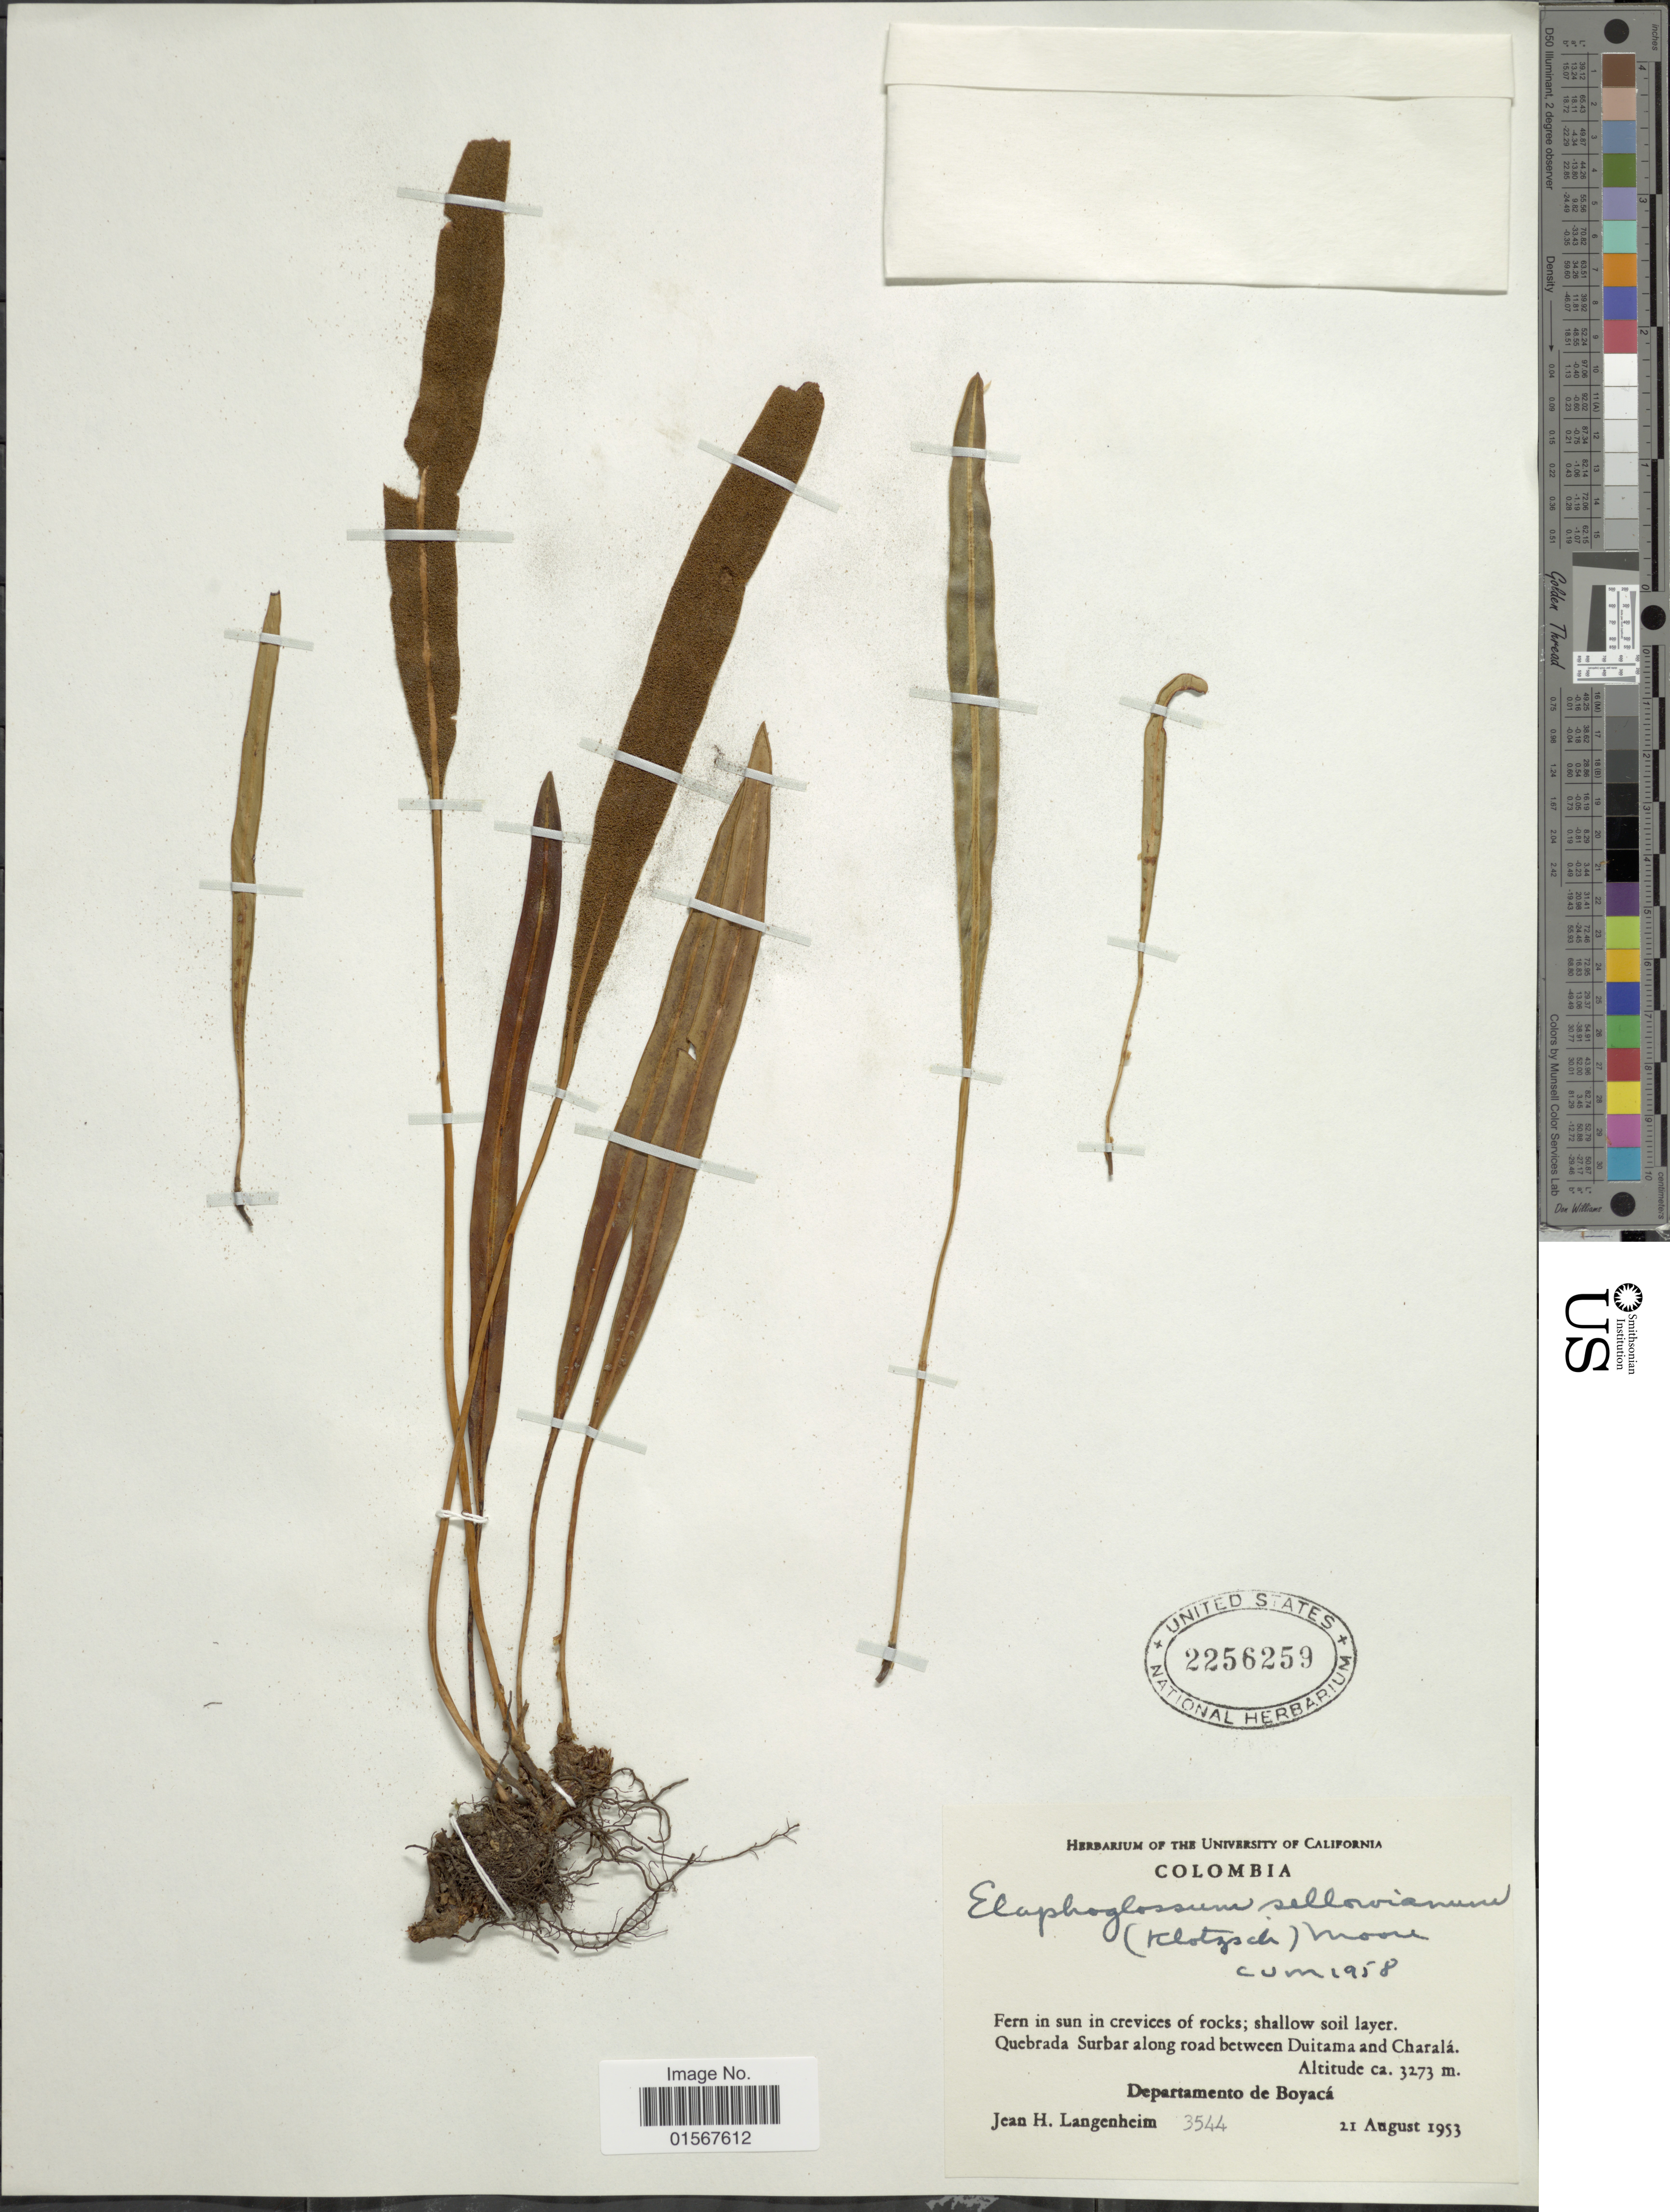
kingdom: Plantae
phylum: Tracheophyta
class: Polypodiopsida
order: Polypodiales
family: Dryopteridaceae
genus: Elaphoglossum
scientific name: Elaphoglossum sellowianum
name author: (Pr.) T. Moore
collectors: J. H. Langenheim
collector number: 3544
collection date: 1953-08-21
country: Colombia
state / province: Boyacá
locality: Quebrada Surbar along road between Duitama and Charala, Departamento de Boyaca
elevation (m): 3273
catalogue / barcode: US 2256259